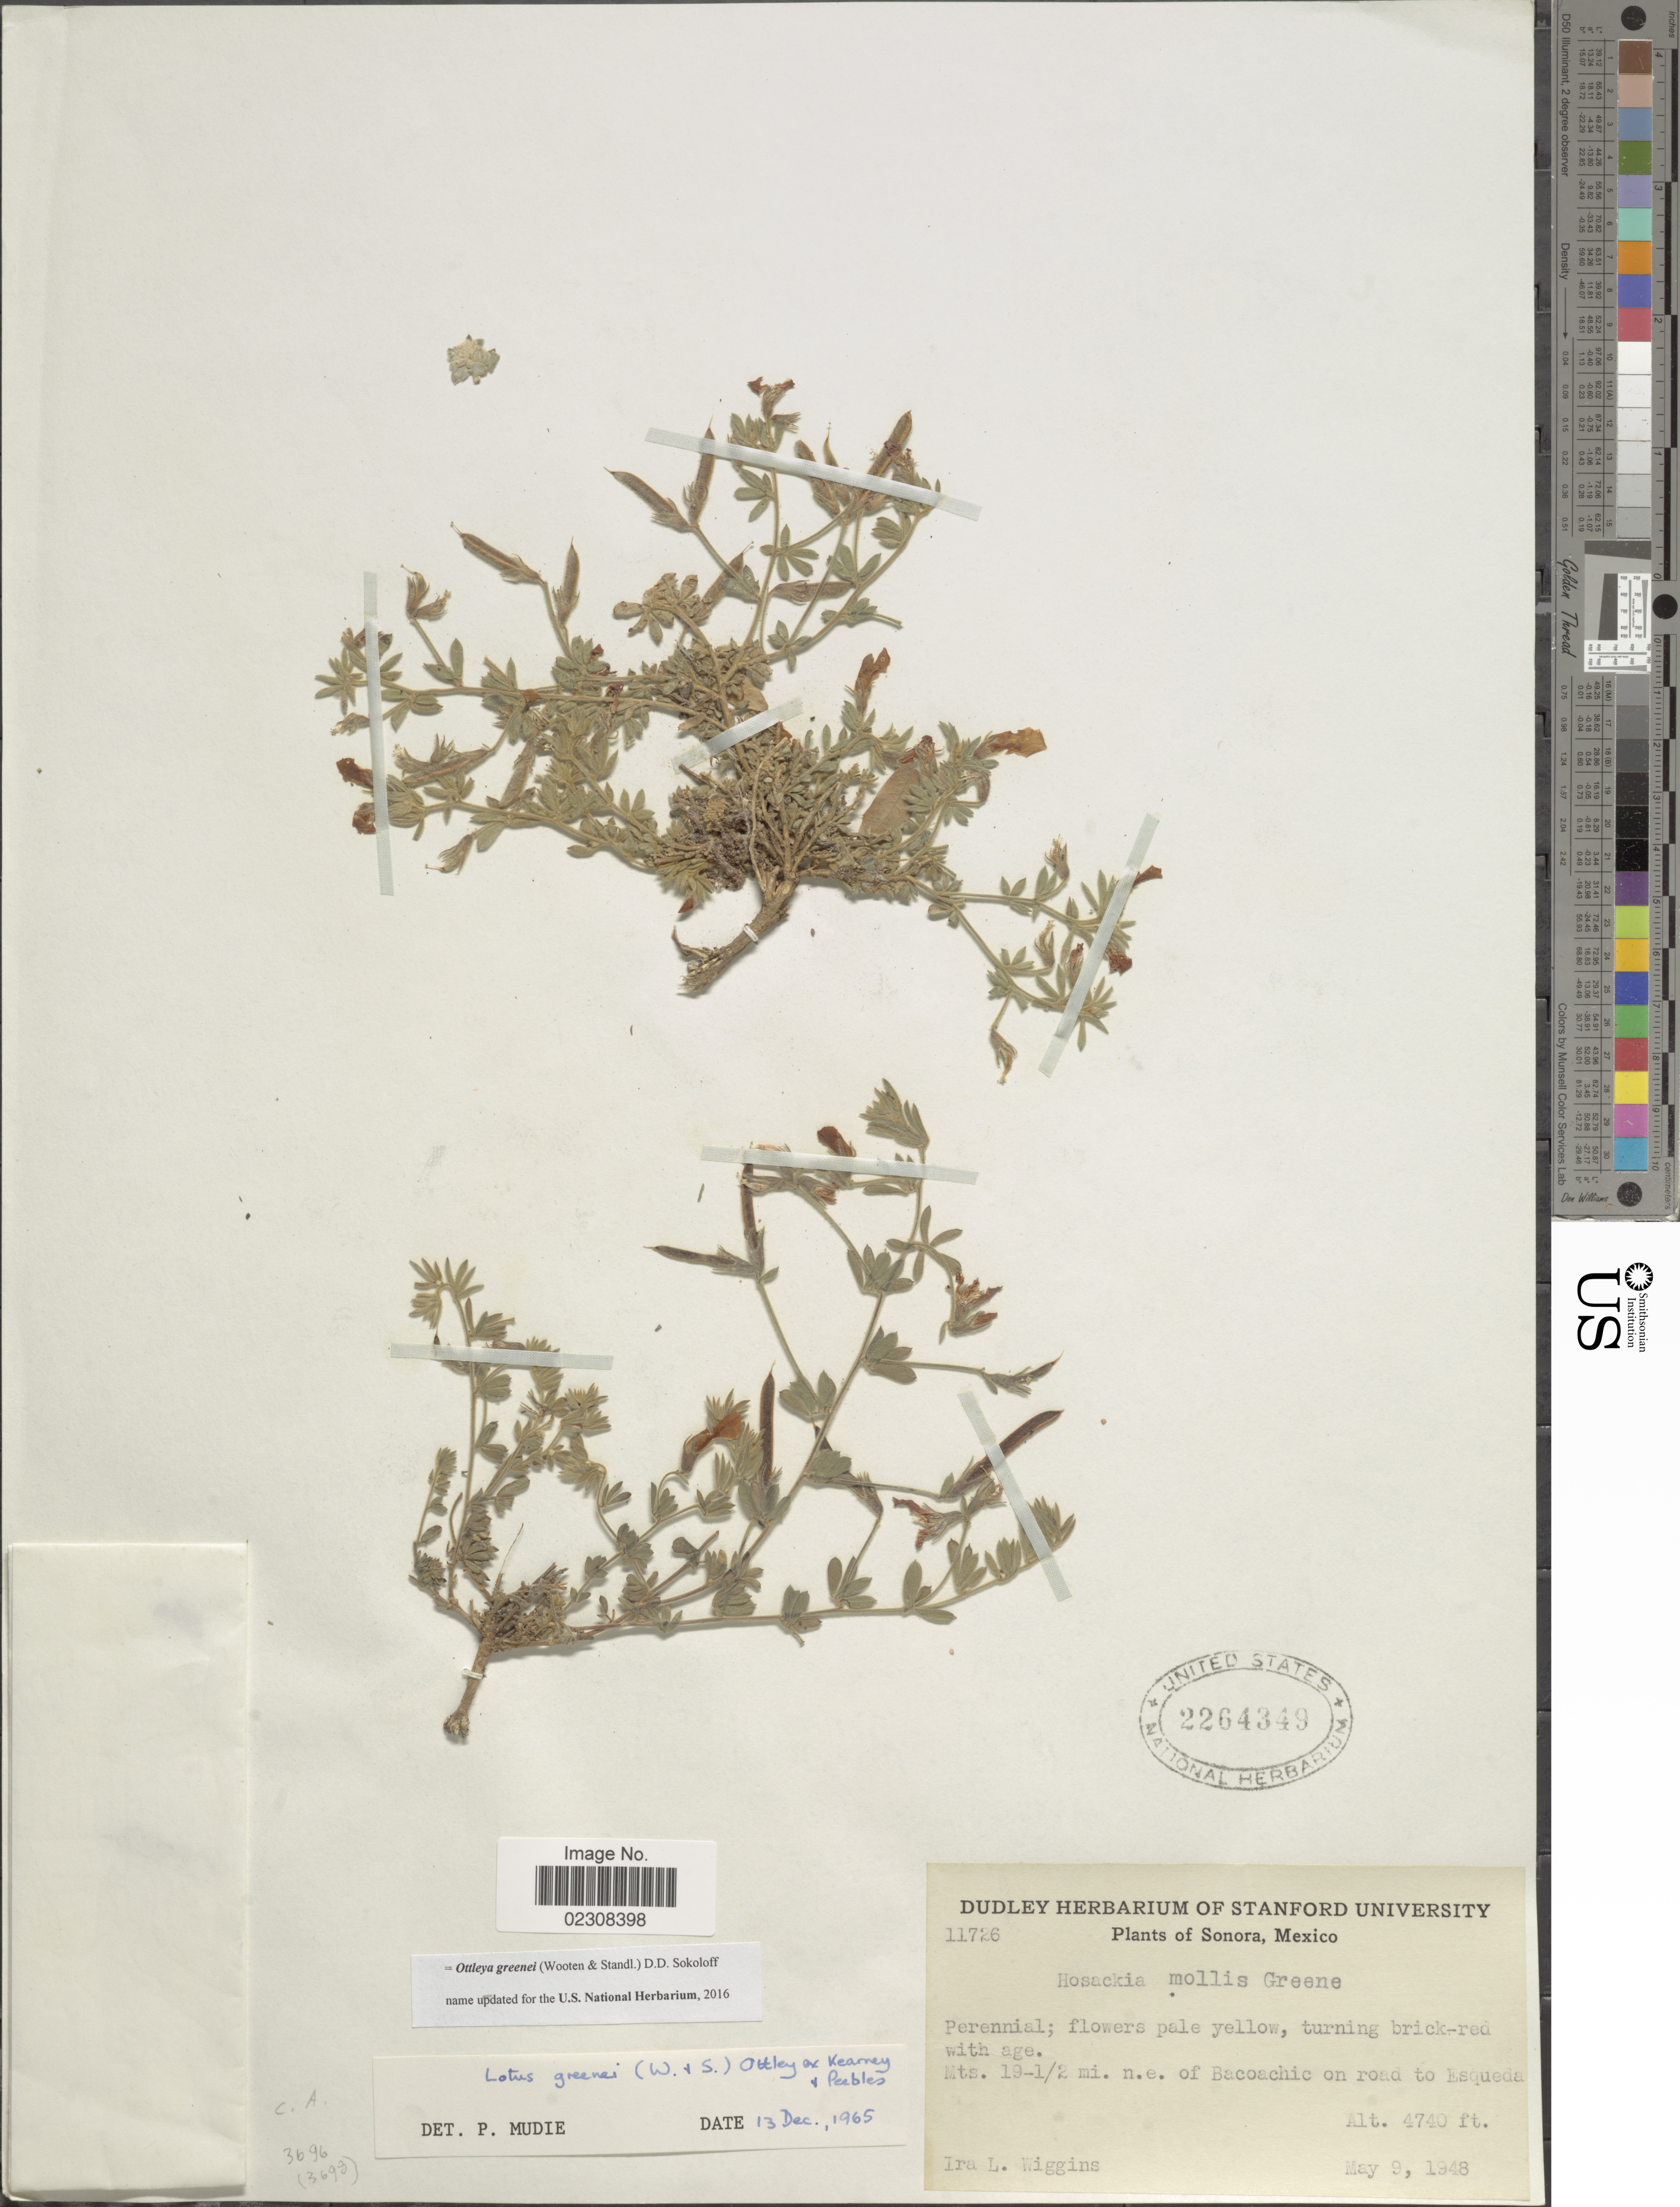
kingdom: Plantae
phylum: Tracheophyta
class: Magnoliopsida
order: Fabales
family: Fabaceae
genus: Ottleya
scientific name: Ottleya greenei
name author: (Wooten & Standl.) D.D. Sokoloff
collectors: I. L. Wiggins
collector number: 11726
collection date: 1948-05-09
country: Mexico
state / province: Sonora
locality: Mts. 19-½ mi n.e. of Bacoachic on road to Esqueda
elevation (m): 1445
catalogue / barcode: US 2264349